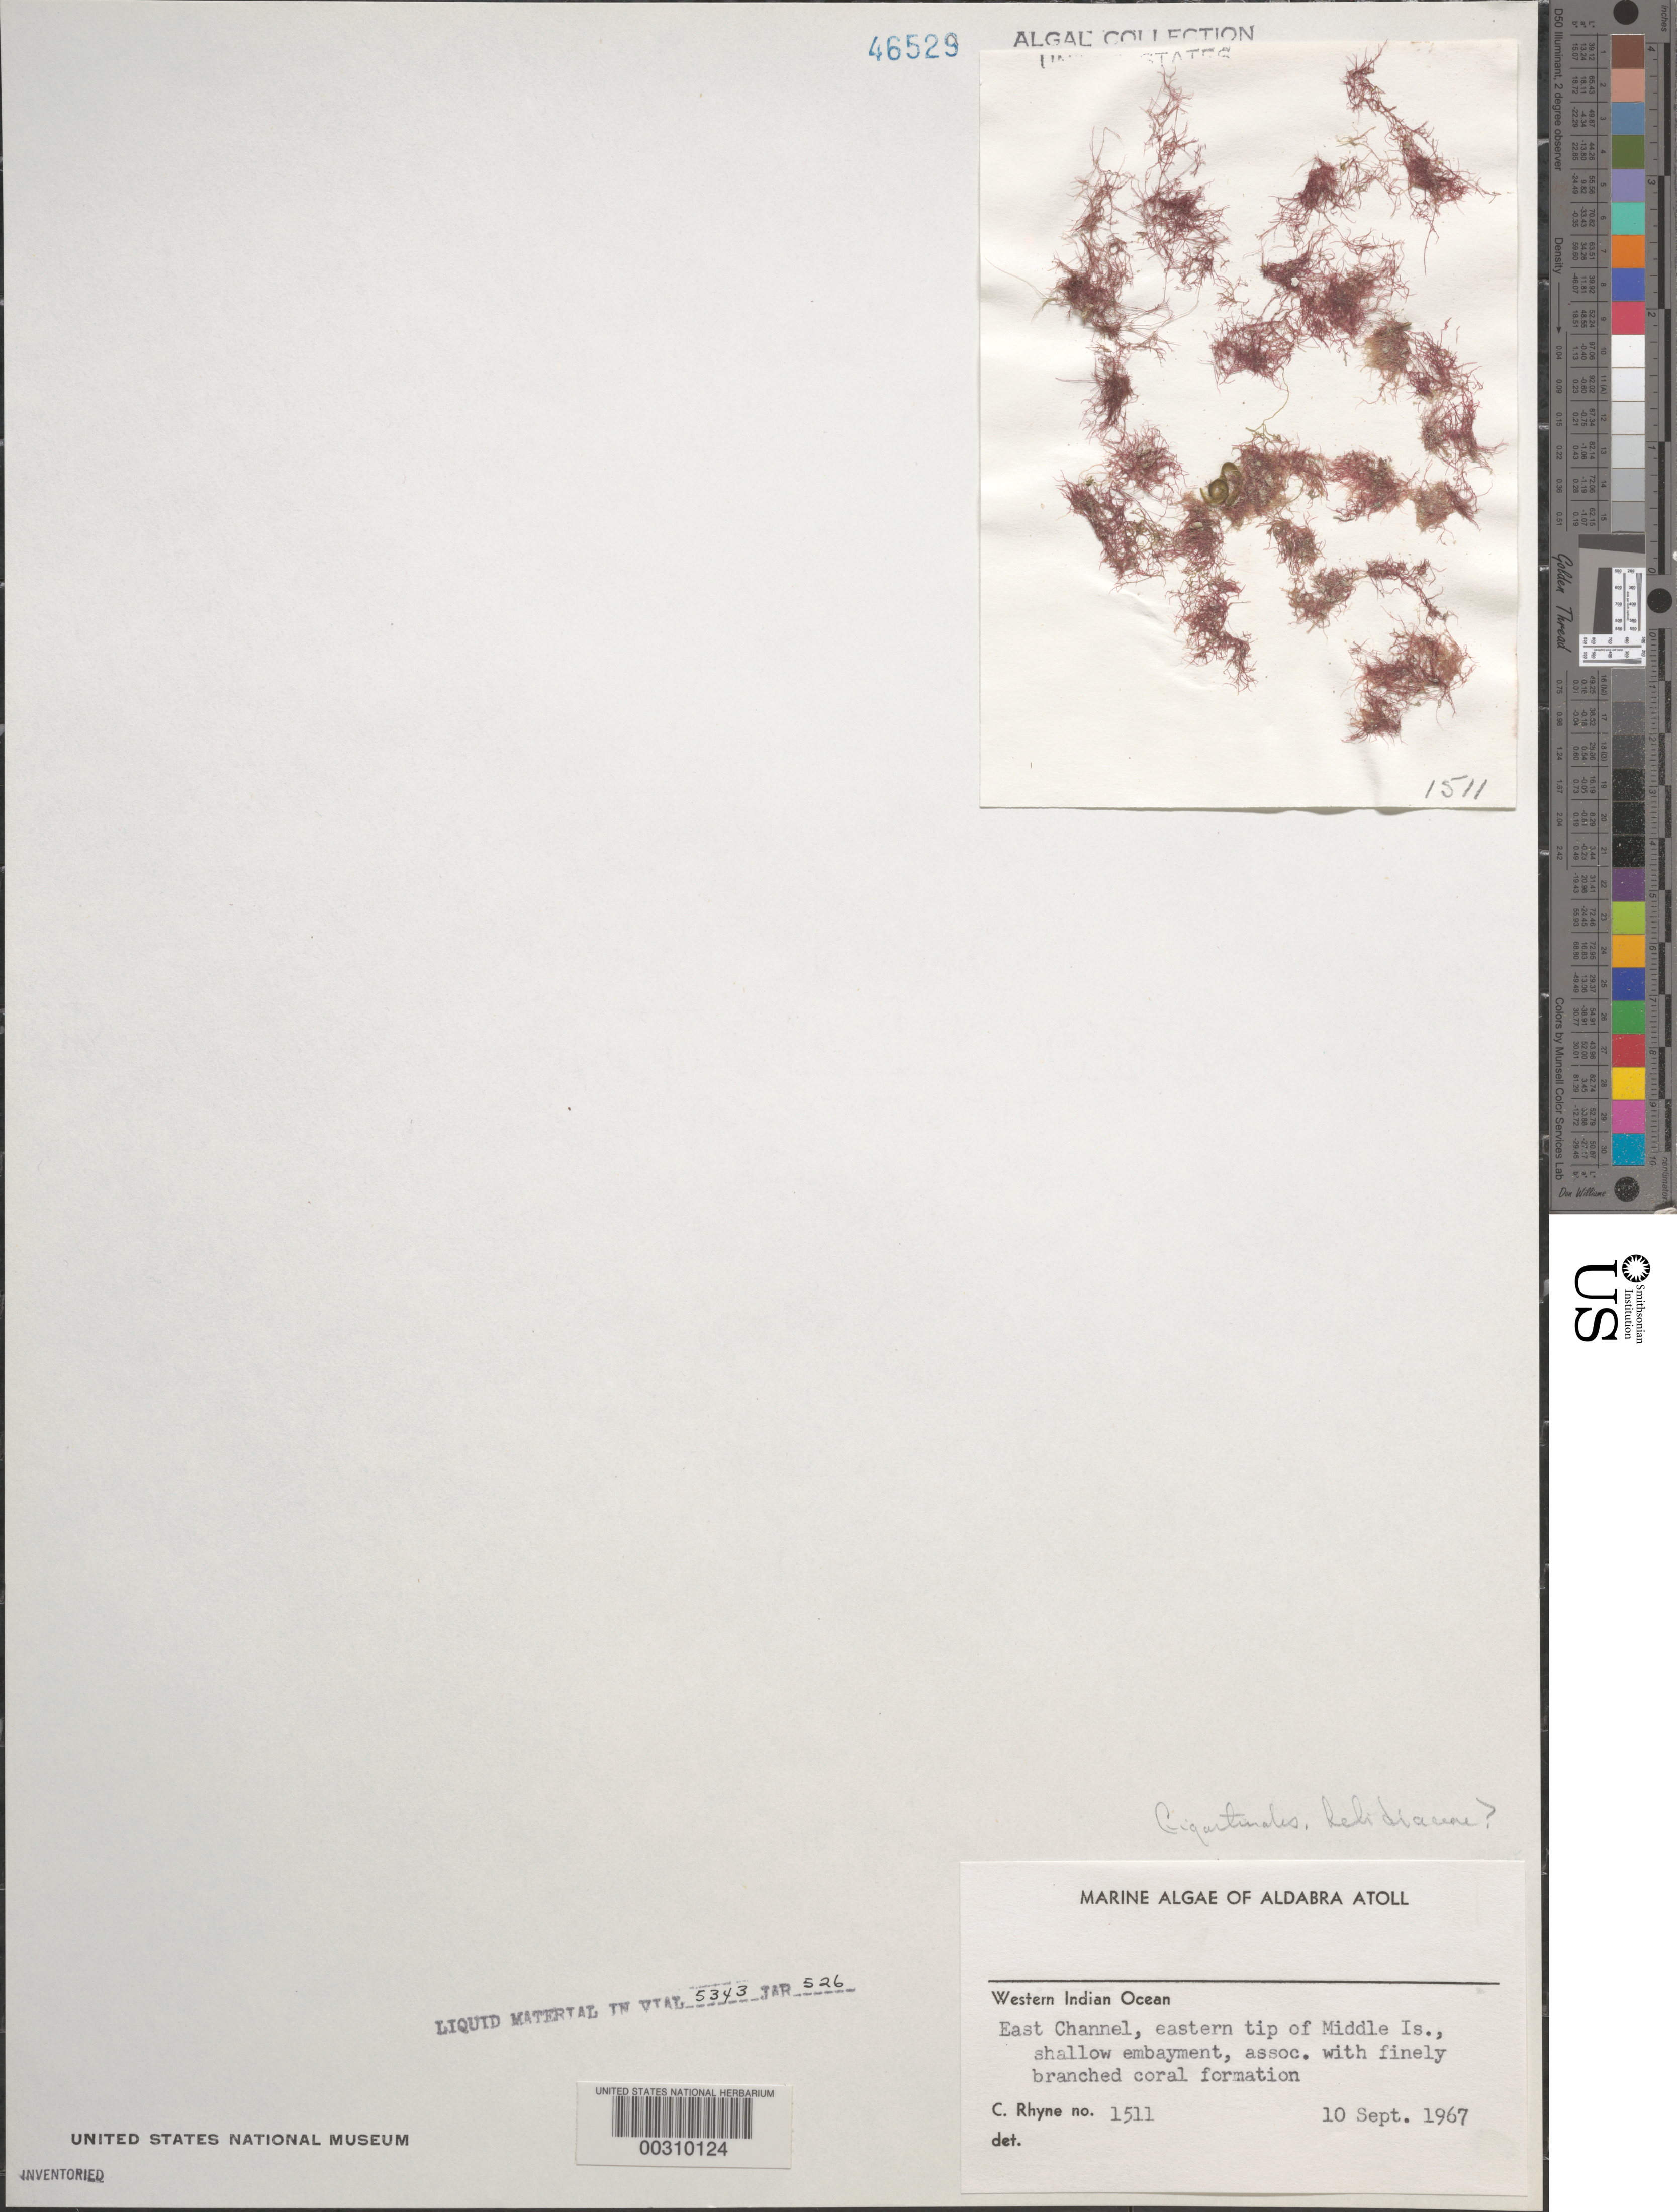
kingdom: Plantae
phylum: Rhodophyta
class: Florideophyceae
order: Gigartinales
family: Gigartinaceae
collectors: C. Rhyne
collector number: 1511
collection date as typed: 10 Sep 1967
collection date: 1967-09-10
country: Seychelles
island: Aldabra Atoll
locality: East Channel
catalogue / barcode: US 46529